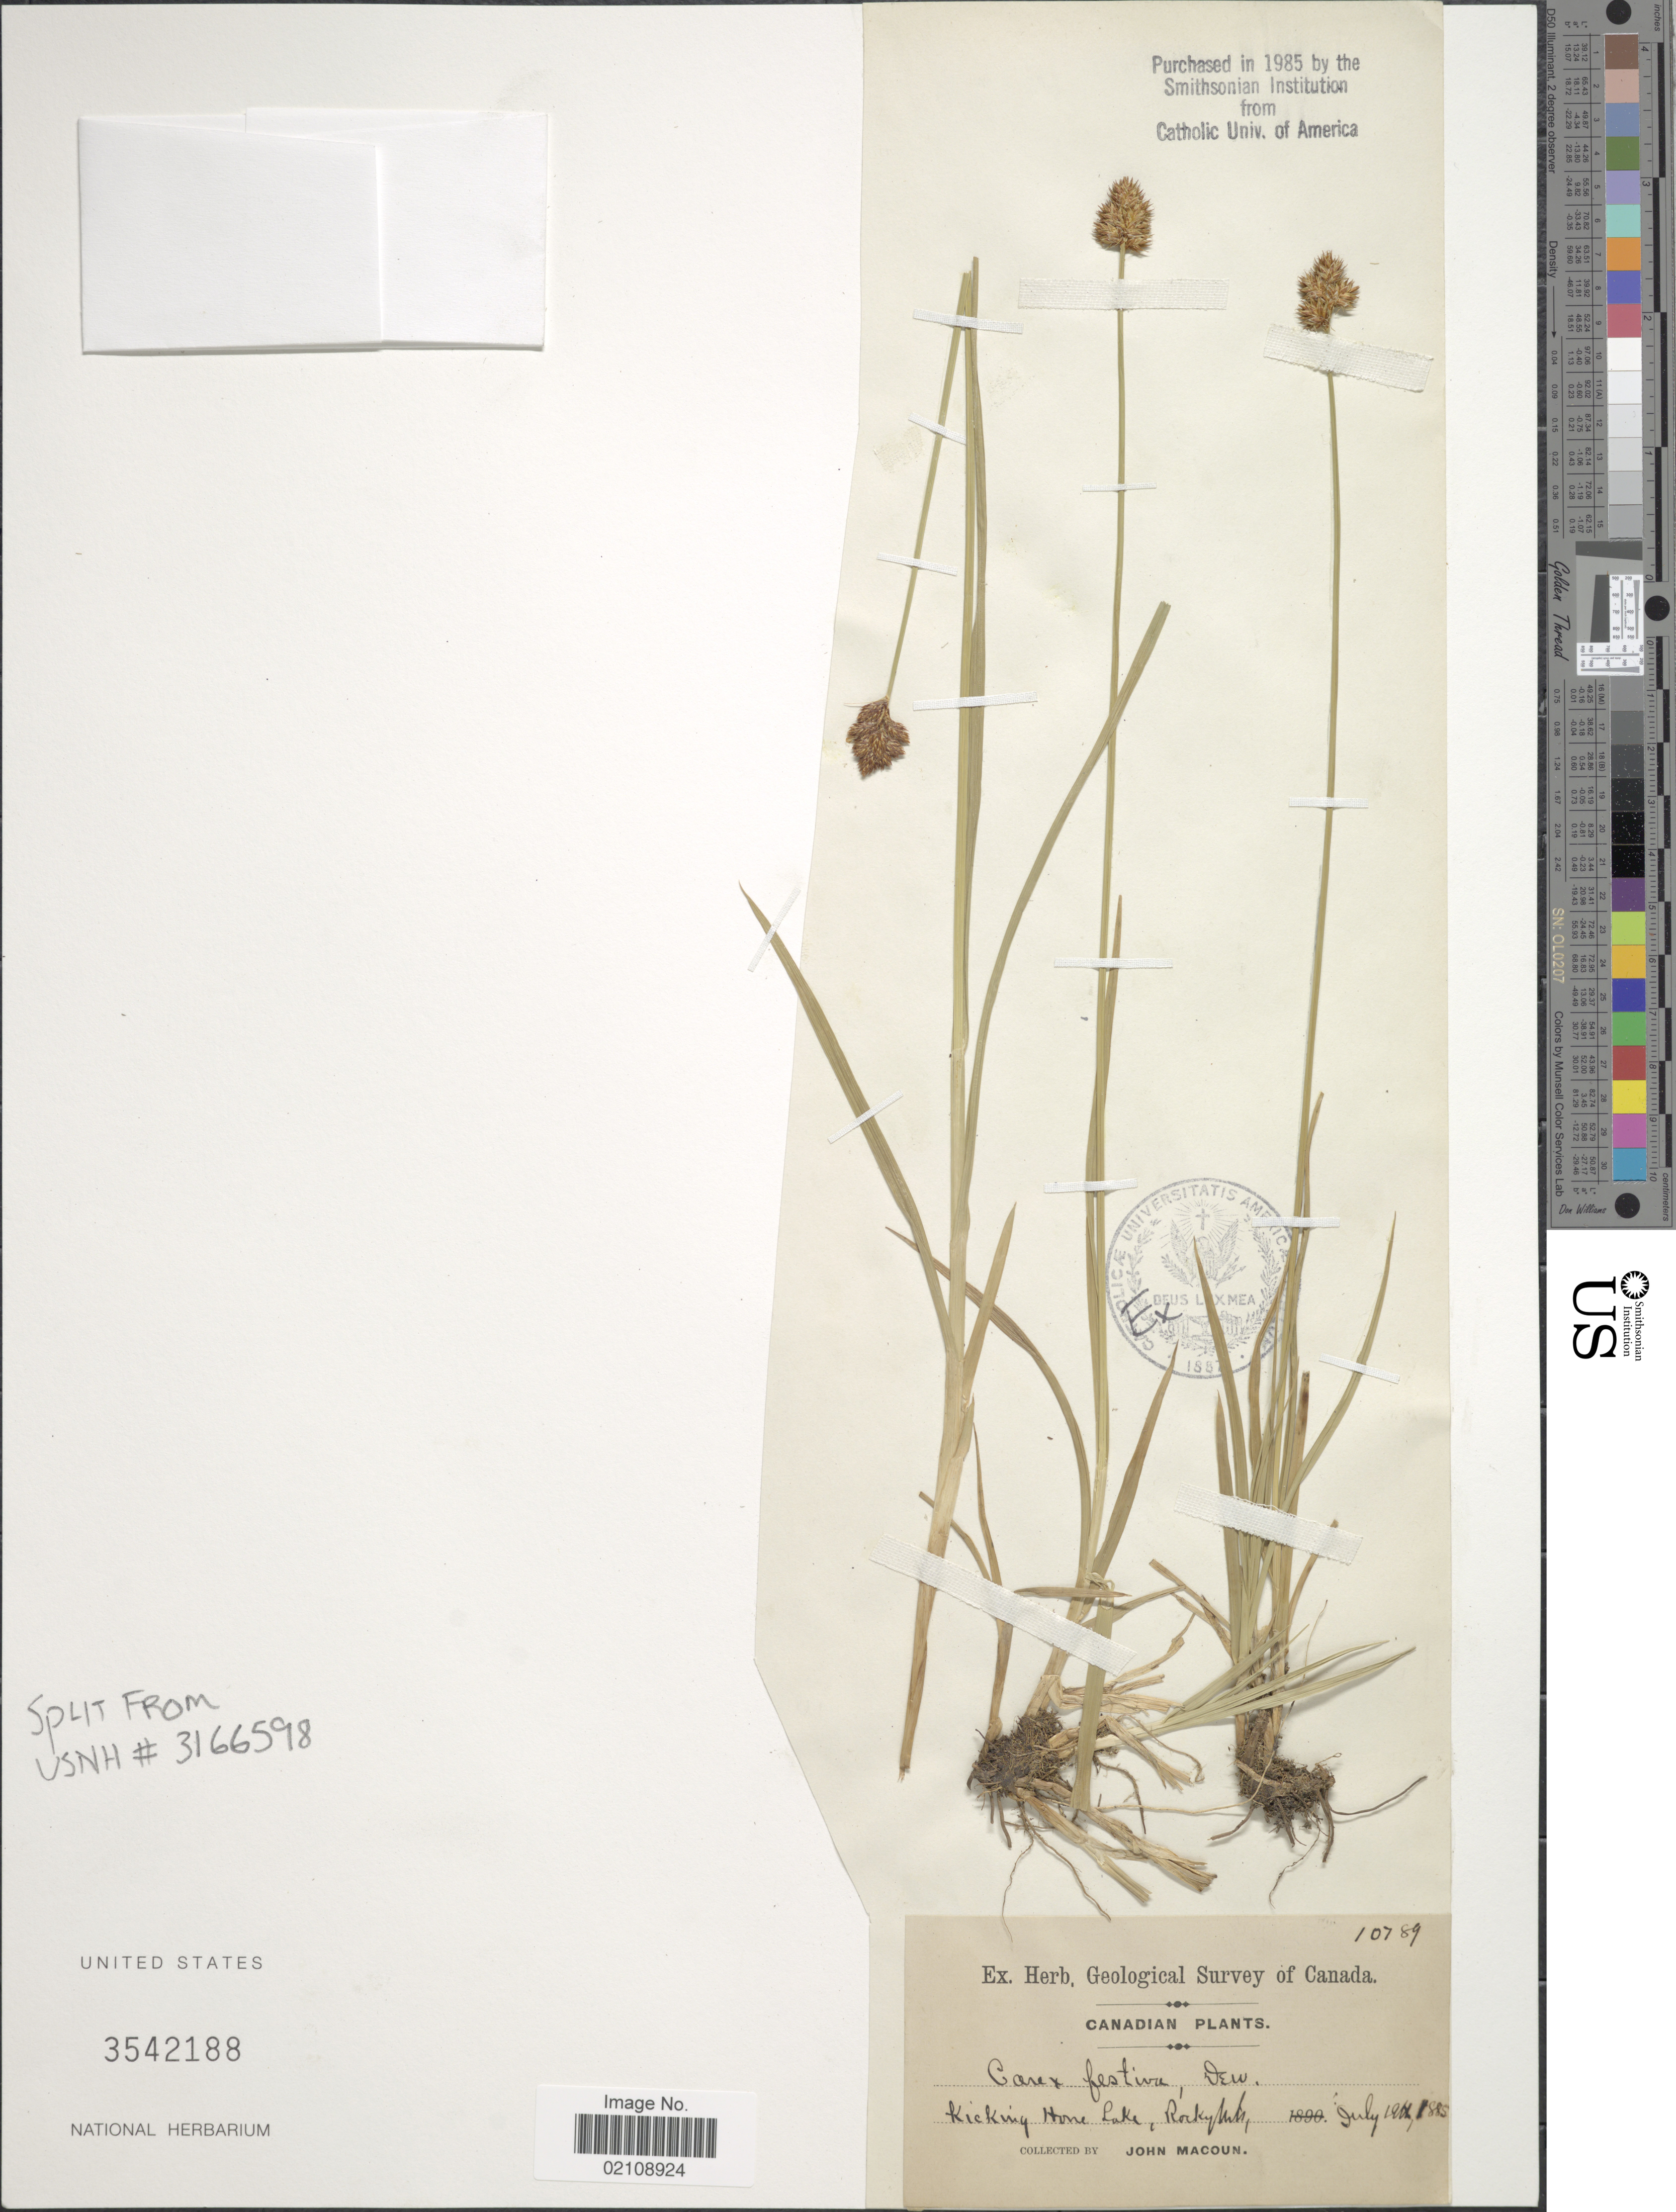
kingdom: Plantae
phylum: Tracheophyta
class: Liliopsida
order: Poales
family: Cyperaceae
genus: Carex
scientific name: Carex pachystachya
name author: Cham. ex Steud.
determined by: Strong, Mark T., (BOT), Smithsonian Institution - National Museum of Natural History (UNITED STATES)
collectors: J. Macoun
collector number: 10789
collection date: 1885-07-19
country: Canada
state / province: British Columbia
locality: Kicking Horse Lake, Rocky Mts.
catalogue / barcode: US 3542188